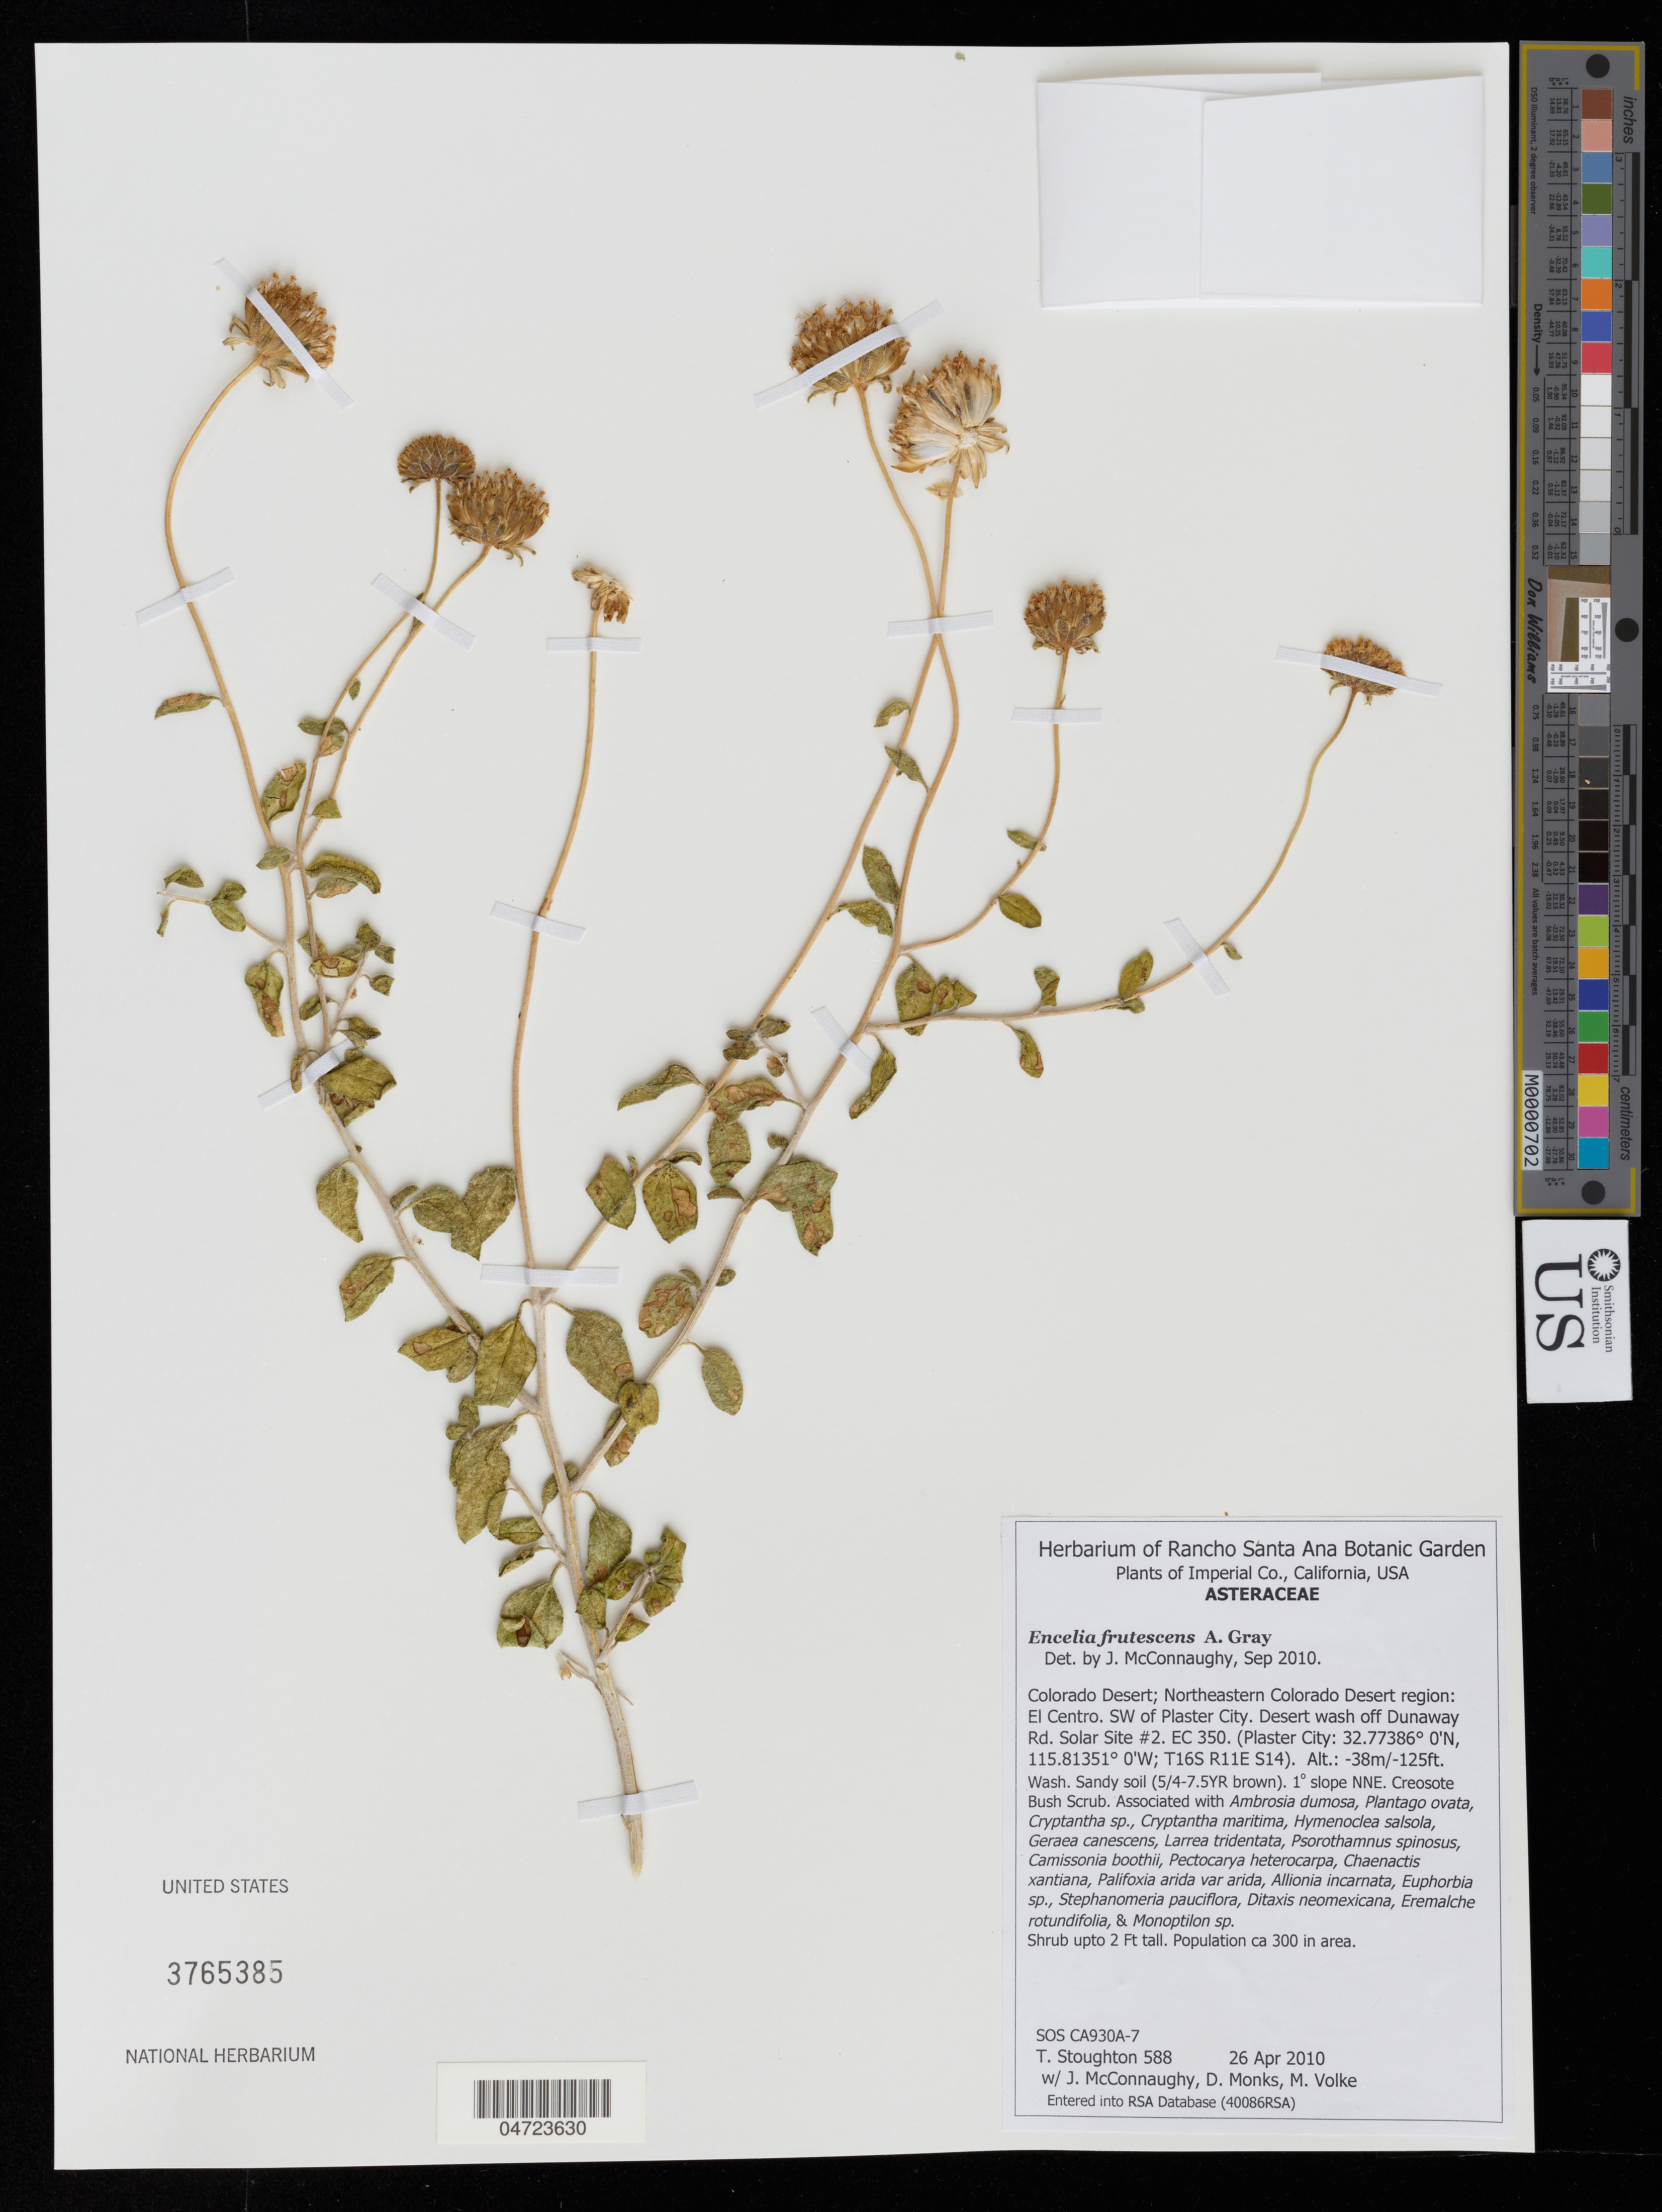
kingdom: Plantae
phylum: Tracheophyta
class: Magnoliopsida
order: Asterales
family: Asteraceae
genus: Encelia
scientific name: Encelia frutescens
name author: (A. Gray) A. Gray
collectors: T. Stoughton, J. McConnaughy, D. Monks & M. Volke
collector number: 588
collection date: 2010-04-26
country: United States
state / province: California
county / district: Imperial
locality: Imperial Co. Colorado Desert; Northeastern Colorado Desert region: El Centro. SW of Plaster City. Desert wash off Dunaway Rd. Solar Site #2. EC 350. (Plaster City: T16S R11E S14).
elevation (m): -38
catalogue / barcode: US 3765385